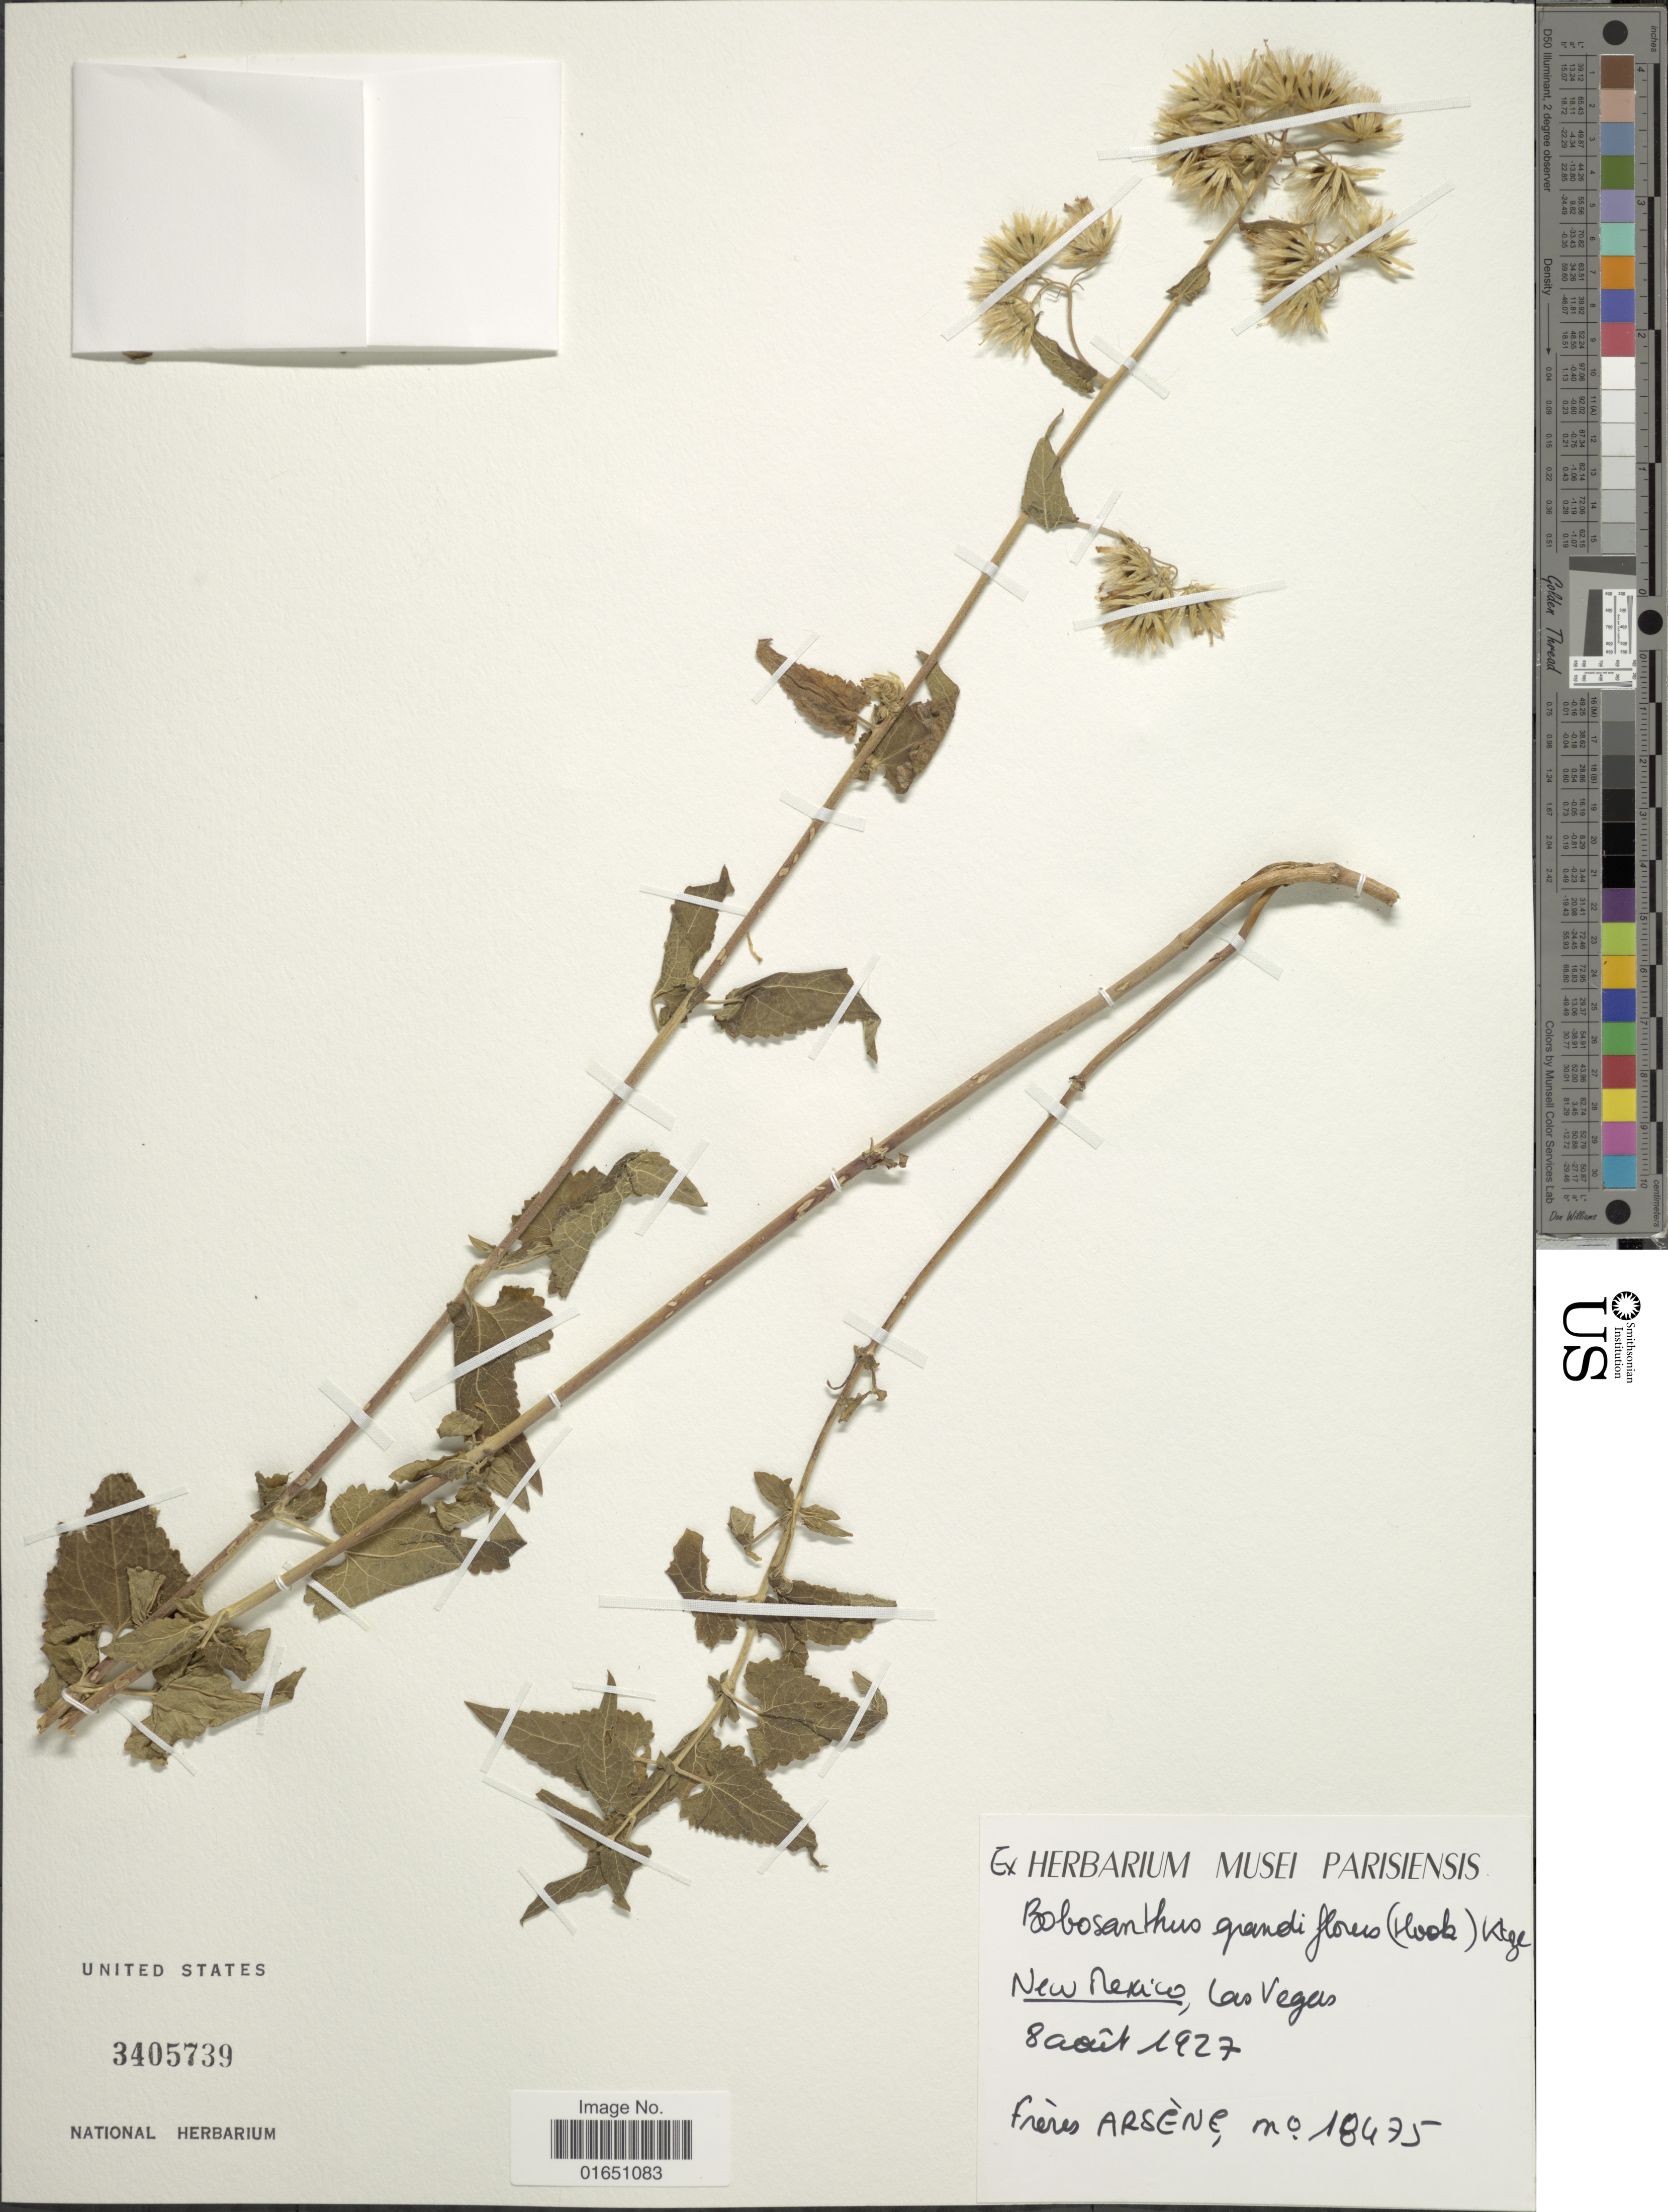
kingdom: Plantae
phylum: Tracheophyta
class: Magnoliopsida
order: Asterales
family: Asteraceae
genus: Brickellia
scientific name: Brickellia grandiflora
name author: (Hook.) Nutt.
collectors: Bro. G. Arsène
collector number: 18475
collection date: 1927-08-08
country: United States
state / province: New Mexico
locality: Las Vegas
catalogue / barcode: US 3405739